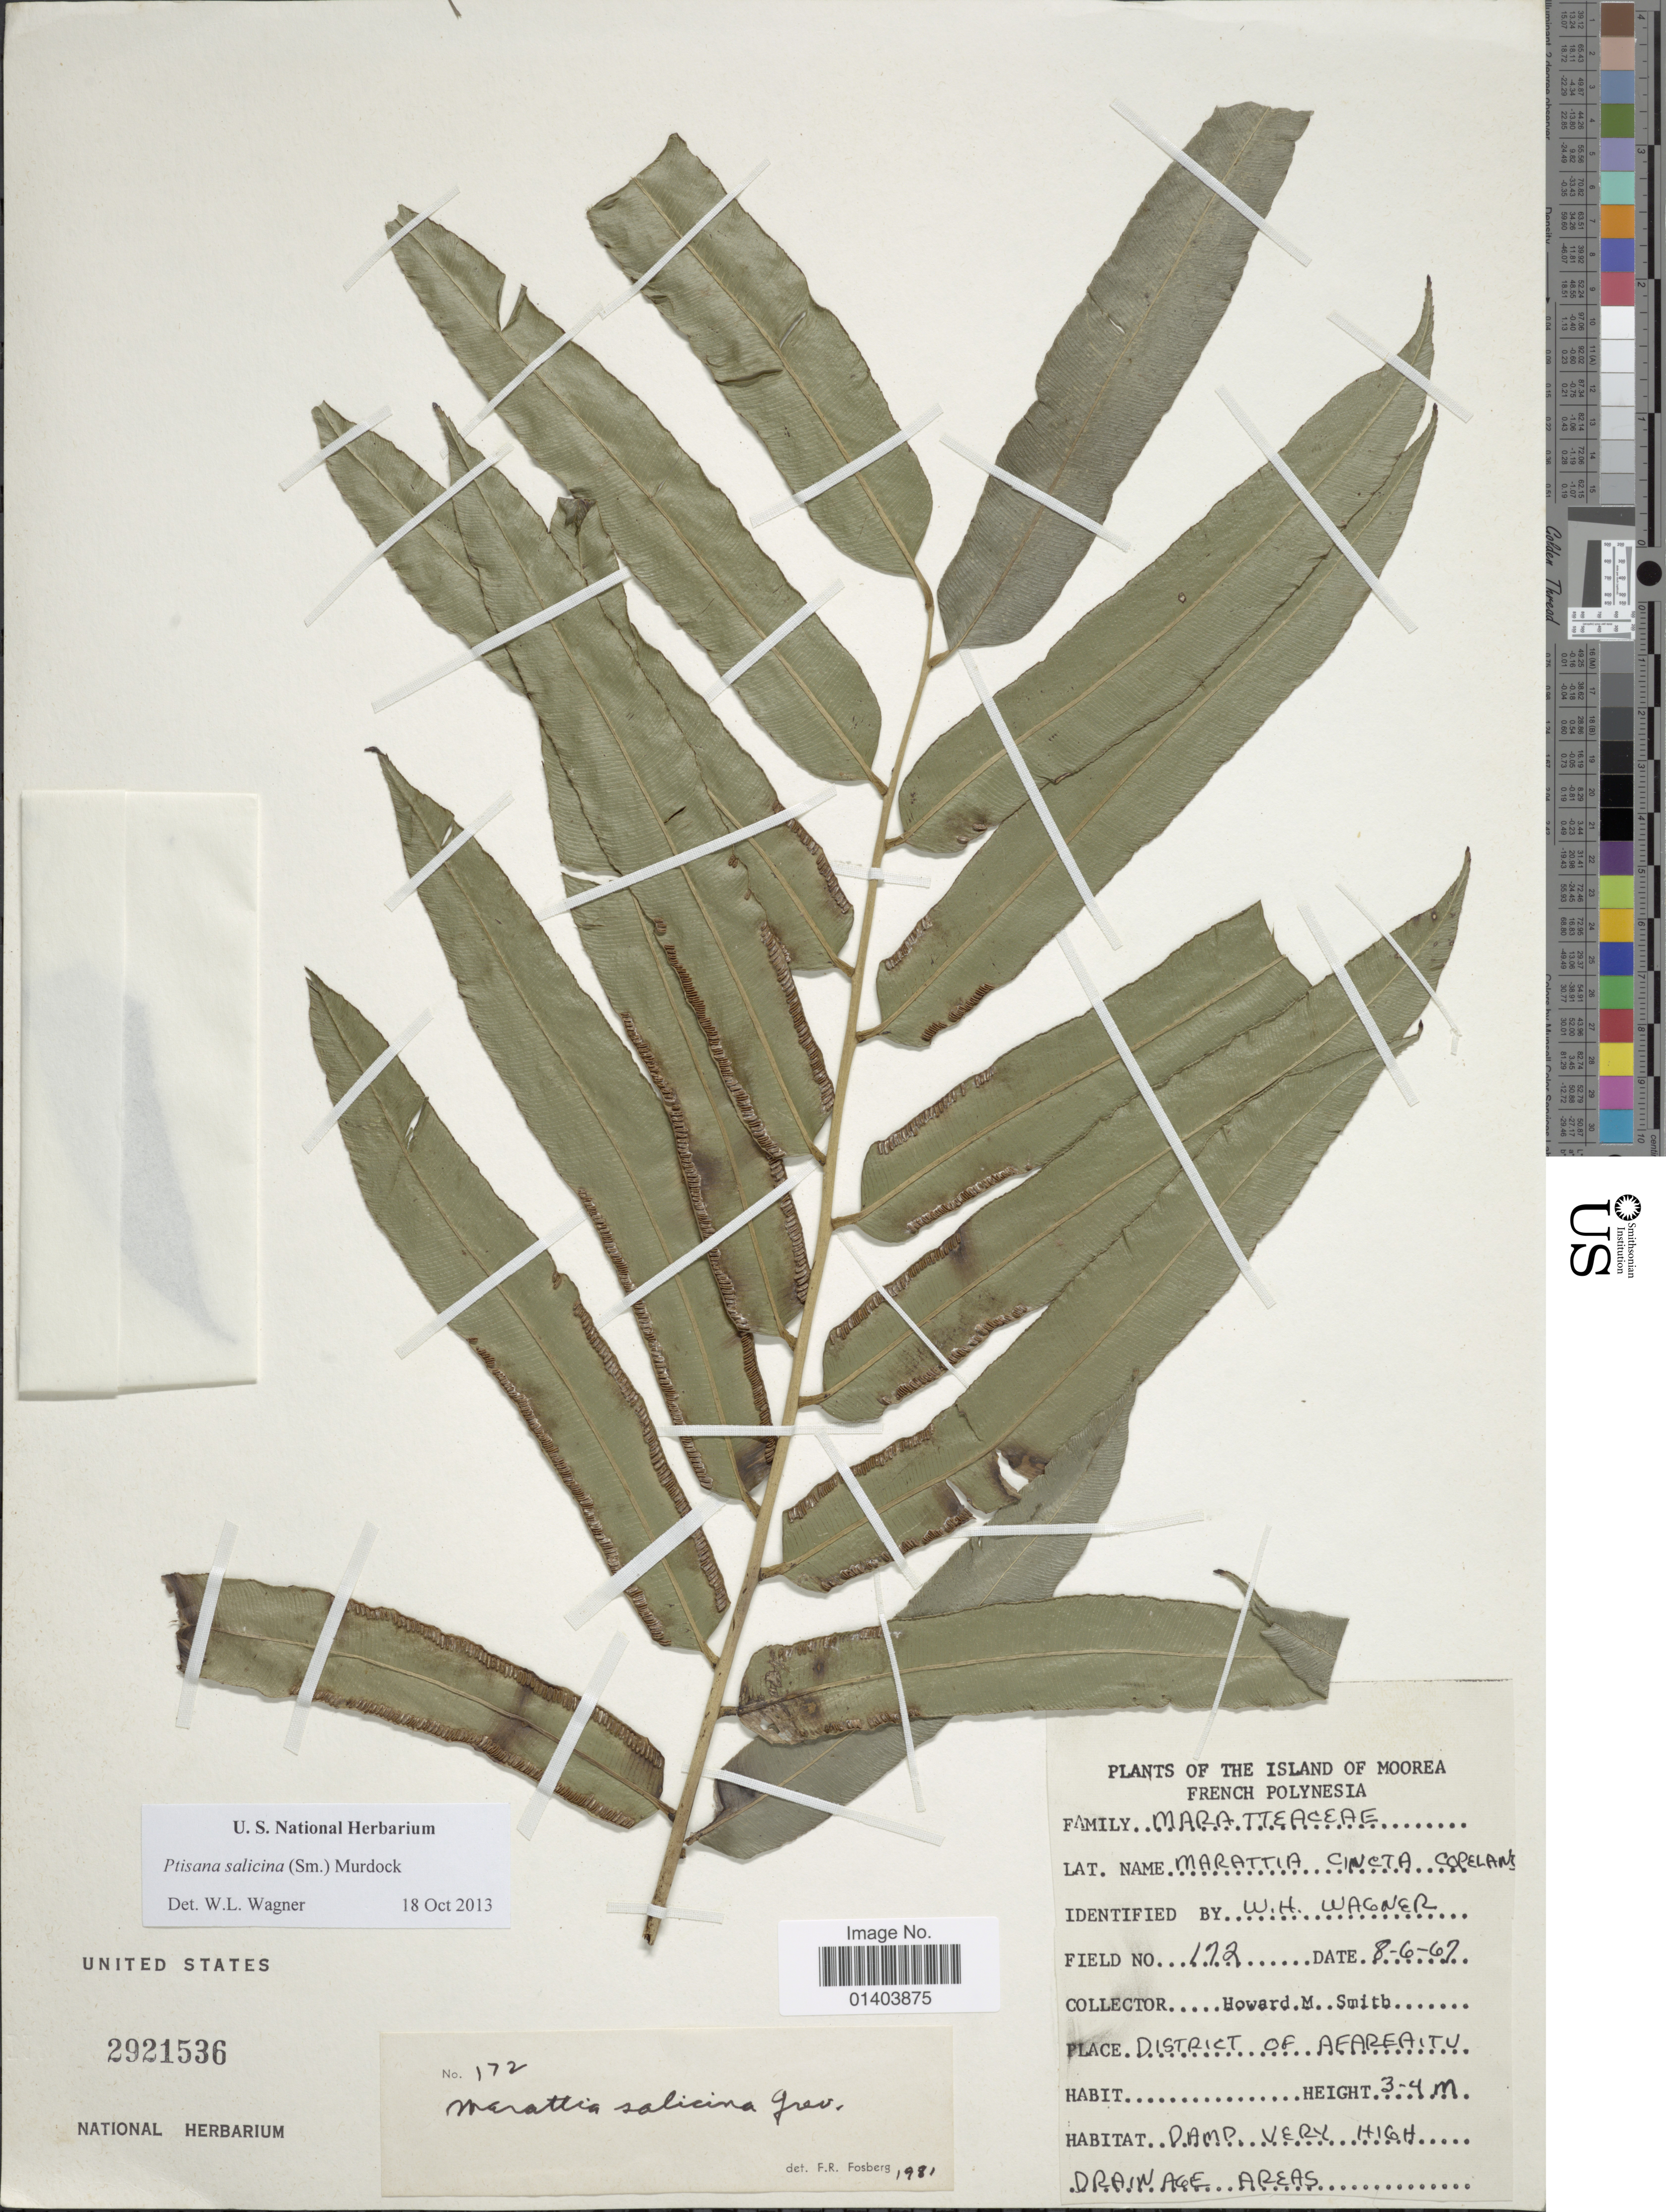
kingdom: Plantae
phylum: Tracheophyta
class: Polypodiopsida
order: Marattiales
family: Marattiaceae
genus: Ptisana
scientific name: Ptisana salicina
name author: (Sm.) Murdock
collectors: H. M. Smith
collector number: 172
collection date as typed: Transcribed d/m/y: 8/6/67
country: French Polynesia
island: Moorea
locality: The Island of Moorea, District of Afareaitu.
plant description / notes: Corrected "District of Afareatin" to "District of Afareaitu"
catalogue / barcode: US 2921536